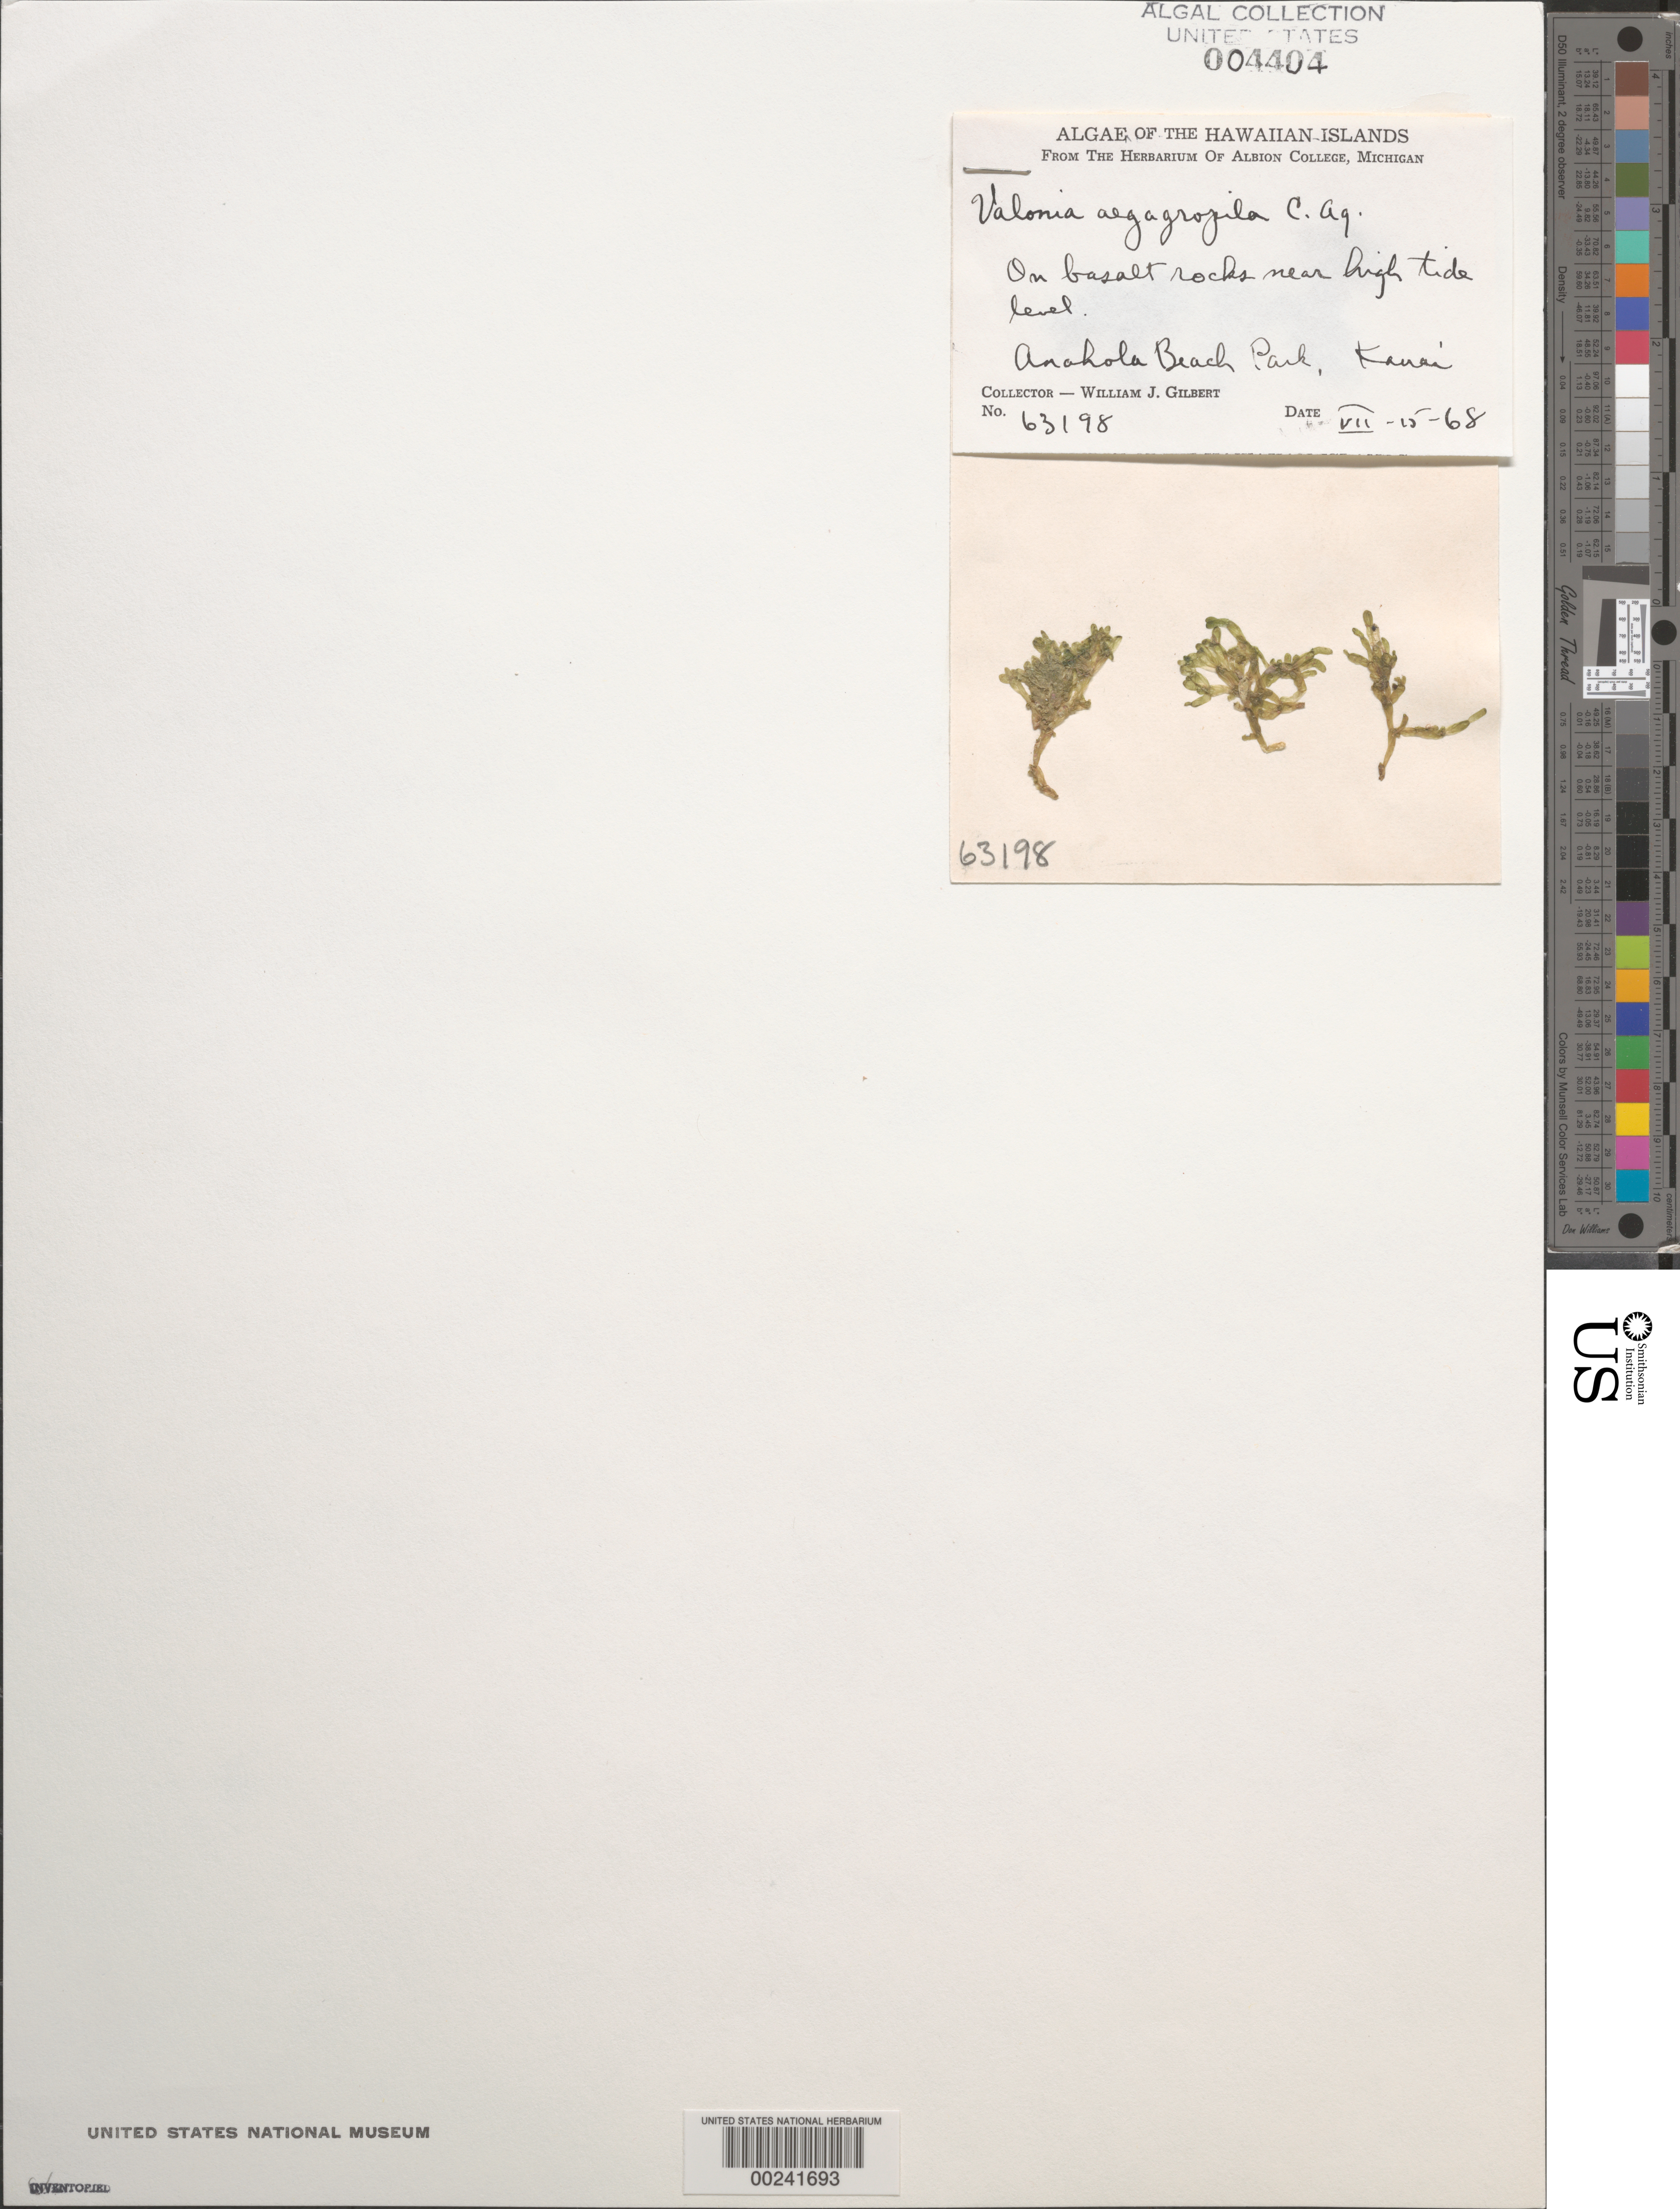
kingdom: Plantae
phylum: Chlorophyta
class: Ulvophyceae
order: Siphonocladales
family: Valoniaceae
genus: Valonia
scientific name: Valonia aegagropila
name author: C. Agardh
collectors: W. J. Gilbert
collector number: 63198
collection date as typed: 15 Jul 1968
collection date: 1968-07-15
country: United States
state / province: Hawaii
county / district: Kauai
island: Kaua'i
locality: Anahola Beach Park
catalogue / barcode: US 4404